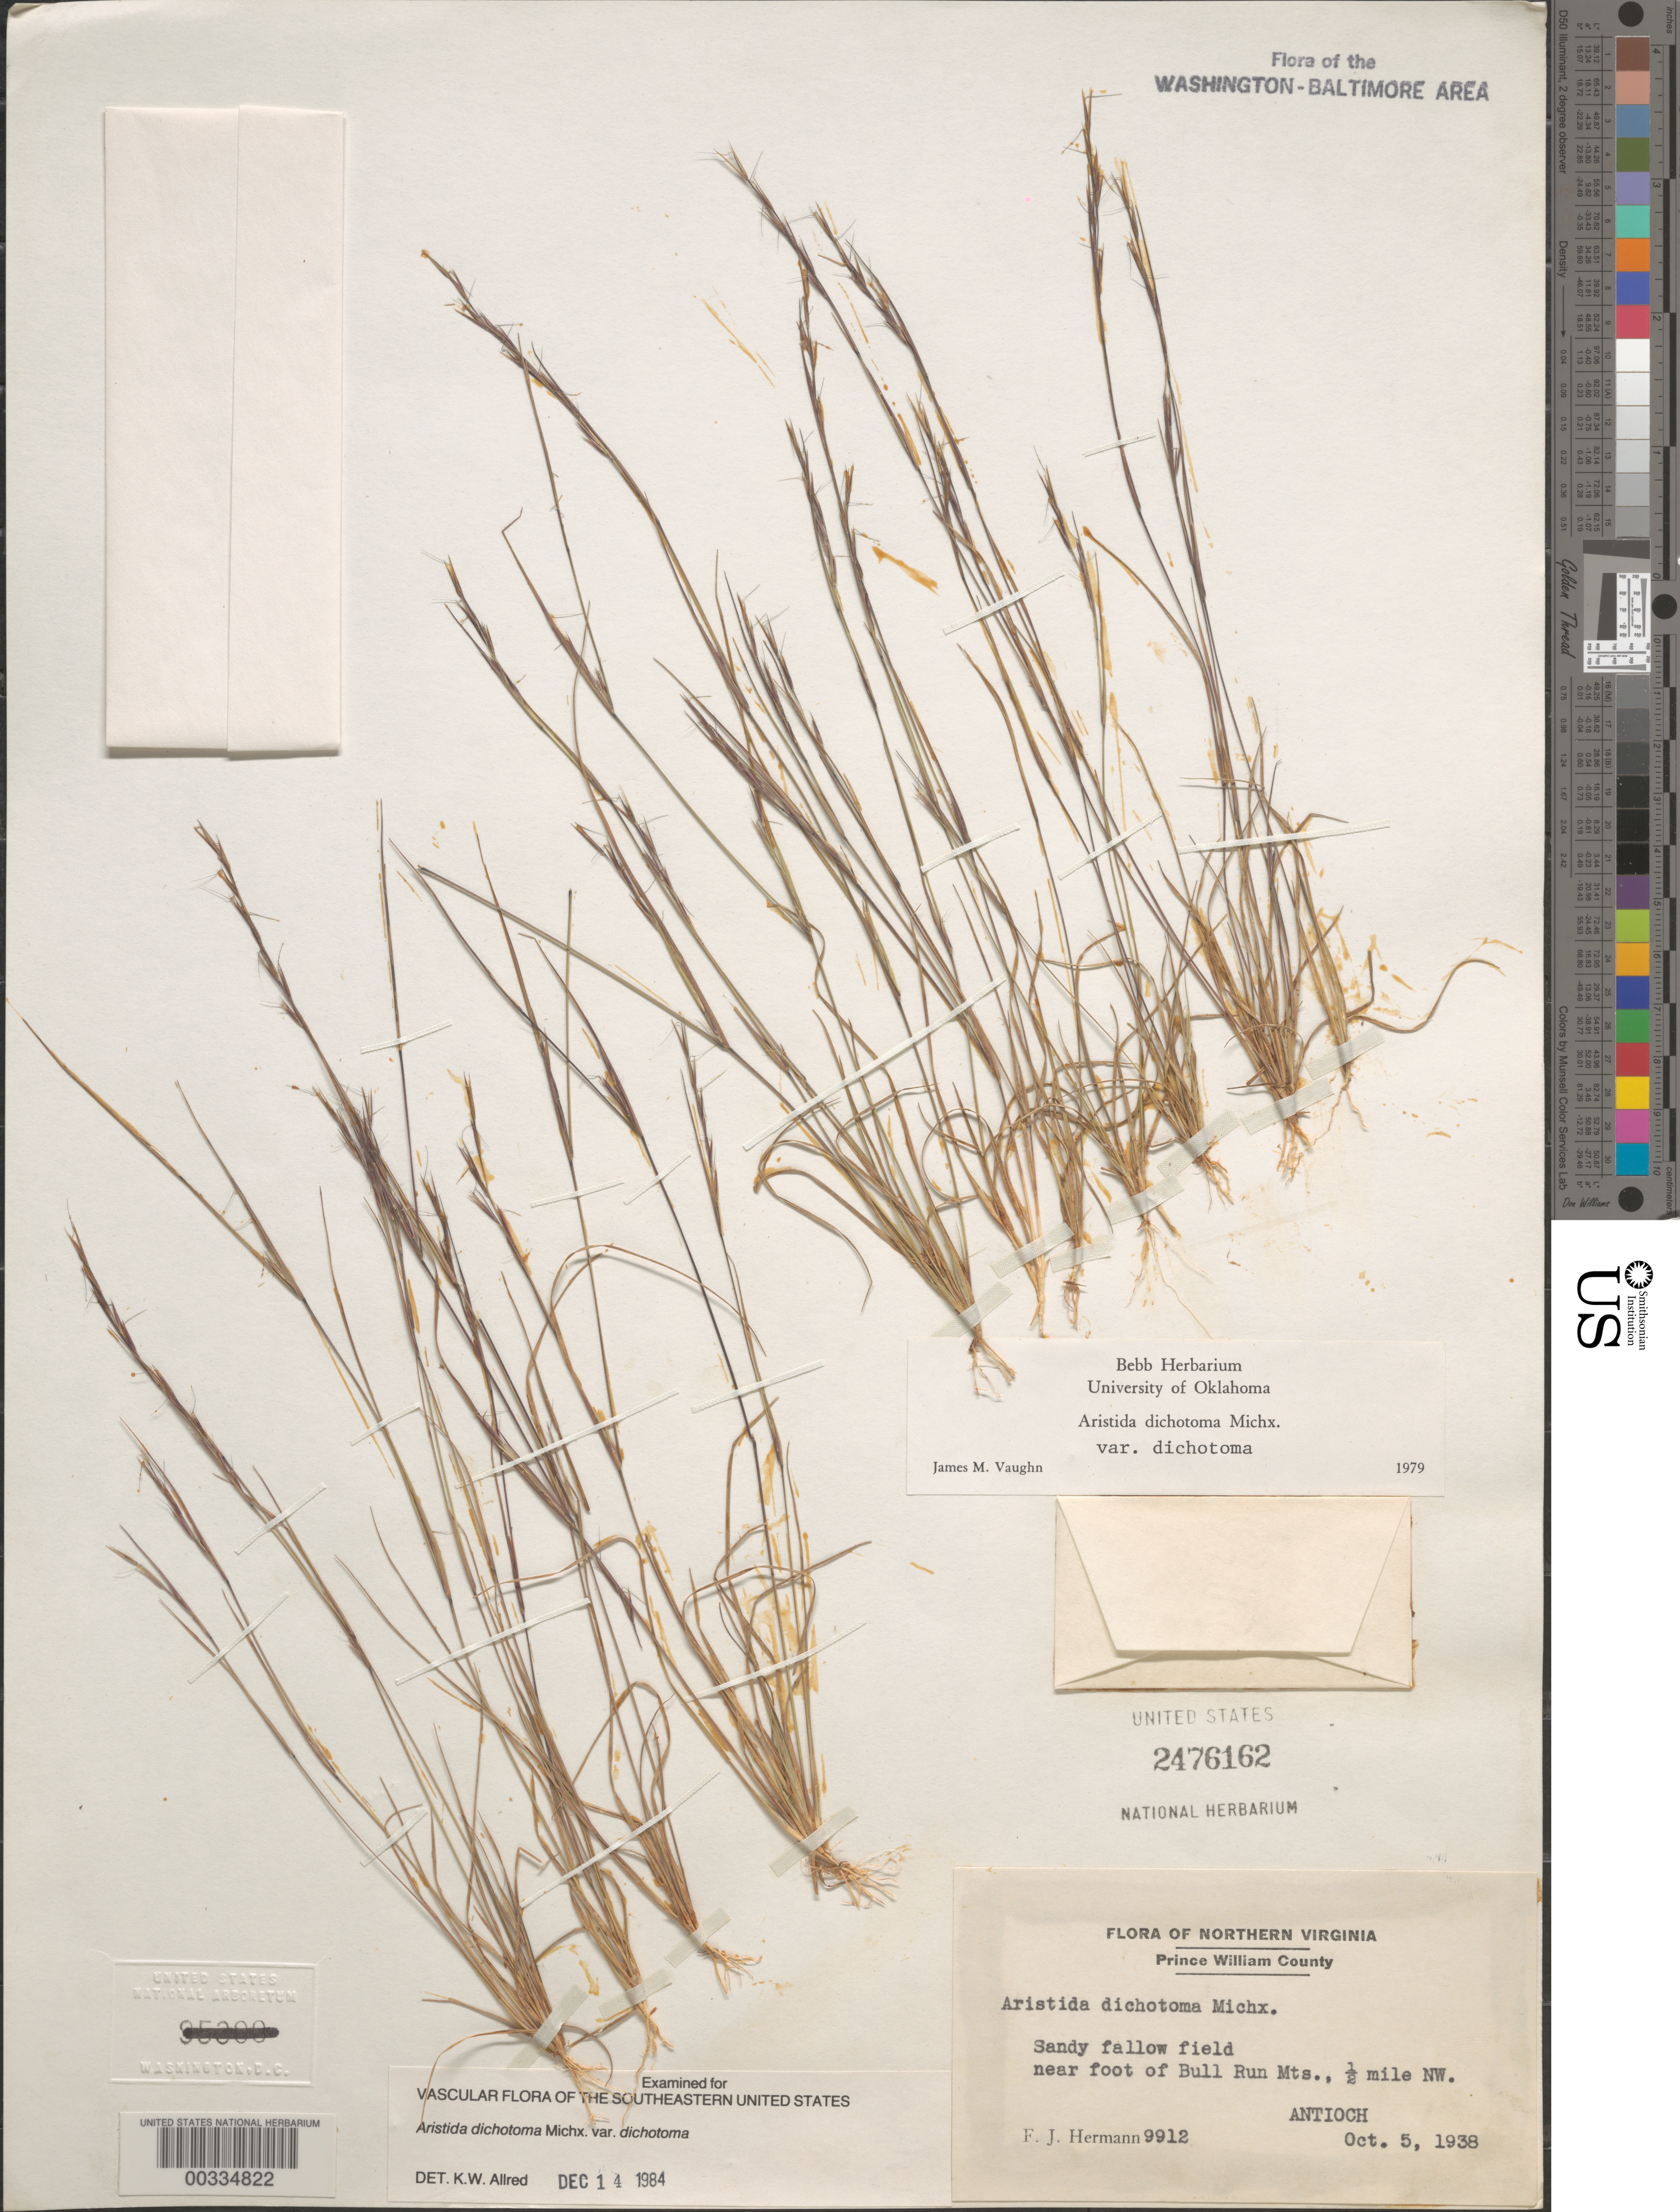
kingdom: Plantae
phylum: Tracheophyta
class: Liliopsida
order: Poales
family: Poaceae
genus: Aristida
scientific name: Aristida dichotoma var. dichotoma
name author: Michx.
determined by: Alfred, K. W.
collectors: F. J. Hermann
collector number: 9912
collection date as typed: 05 Oct 1938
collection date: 1938-10-05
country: United States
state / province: Virginia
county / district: Prince William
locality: Near foot of Bull Run Mts., 1/2 mi. NW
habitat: Sandy fallow field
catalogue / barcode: US 2476162